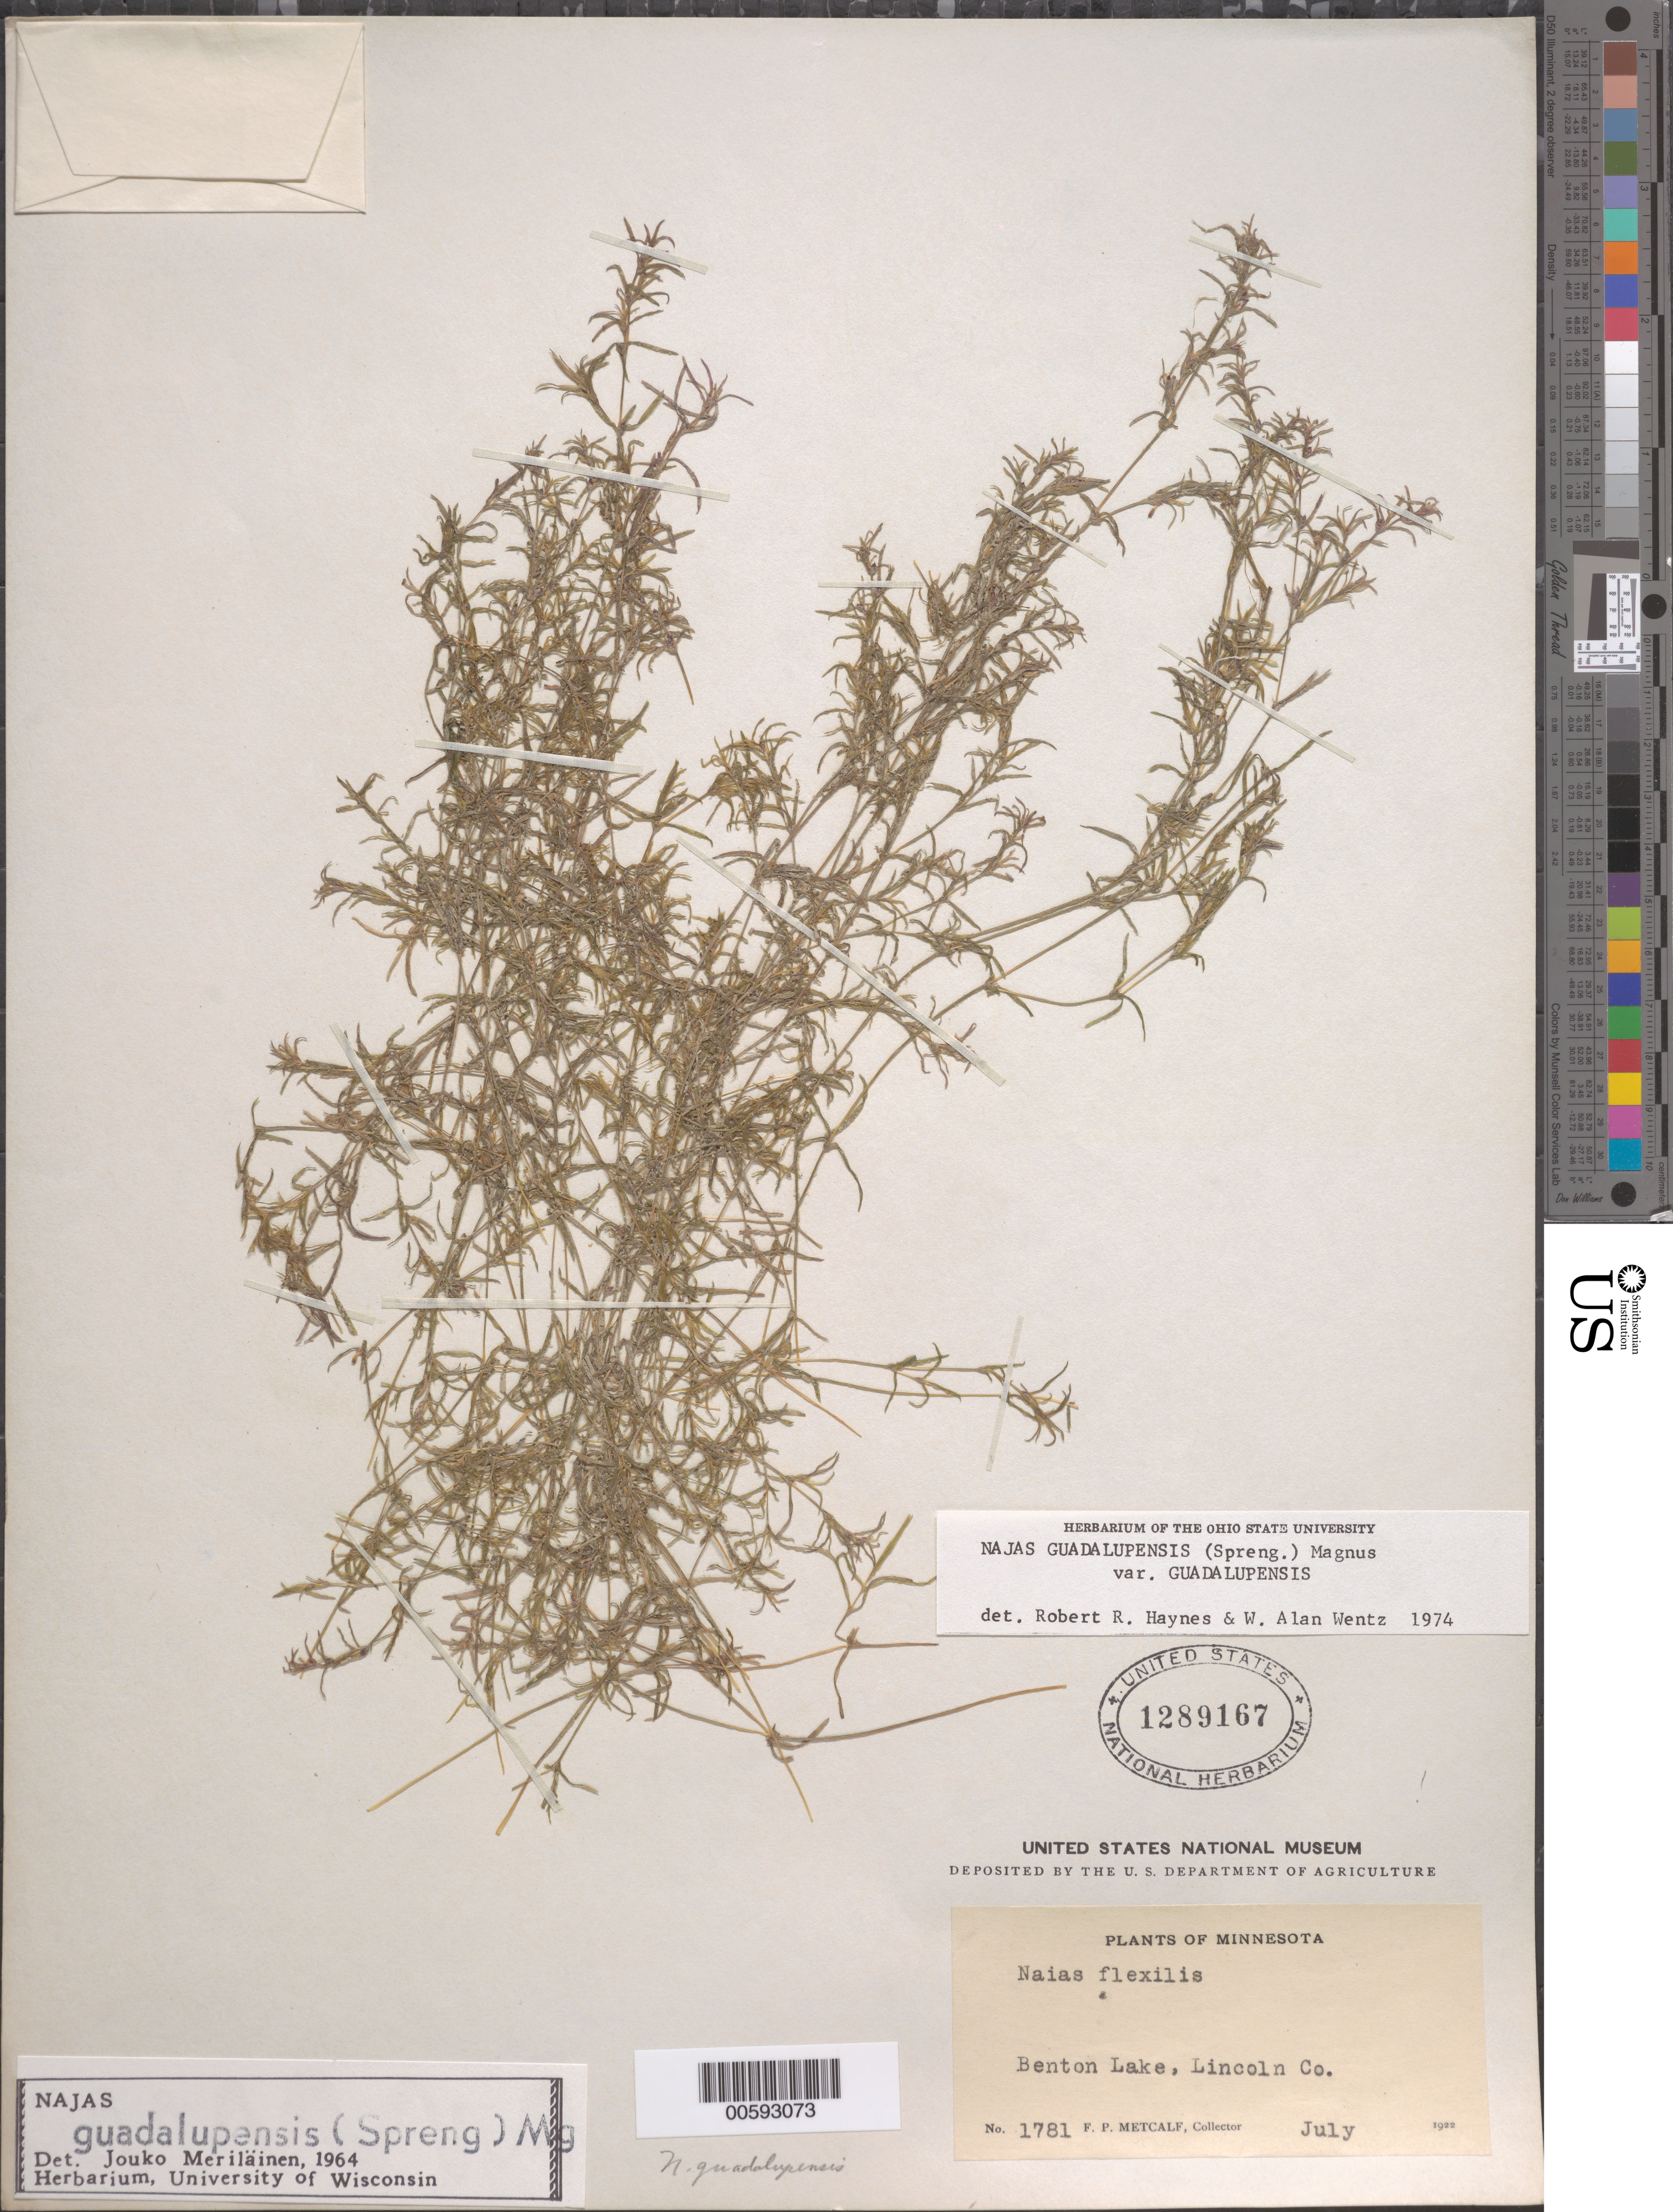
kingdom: Plantae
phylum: Tracheophyta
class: Liliopsida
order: Alismatales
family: Hydrocharitaceae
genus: Najas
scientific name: Najas guadalupensis var. guadalupensis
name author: (Spreng.) Magnus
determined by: Haynes, R. R.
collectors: F. P. Metcalf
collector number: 1781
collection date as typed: Jul 1922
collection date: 1922-07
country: United States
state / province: Minnesota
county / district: Lincoln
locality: Benton Lake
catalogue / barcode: US 1289167